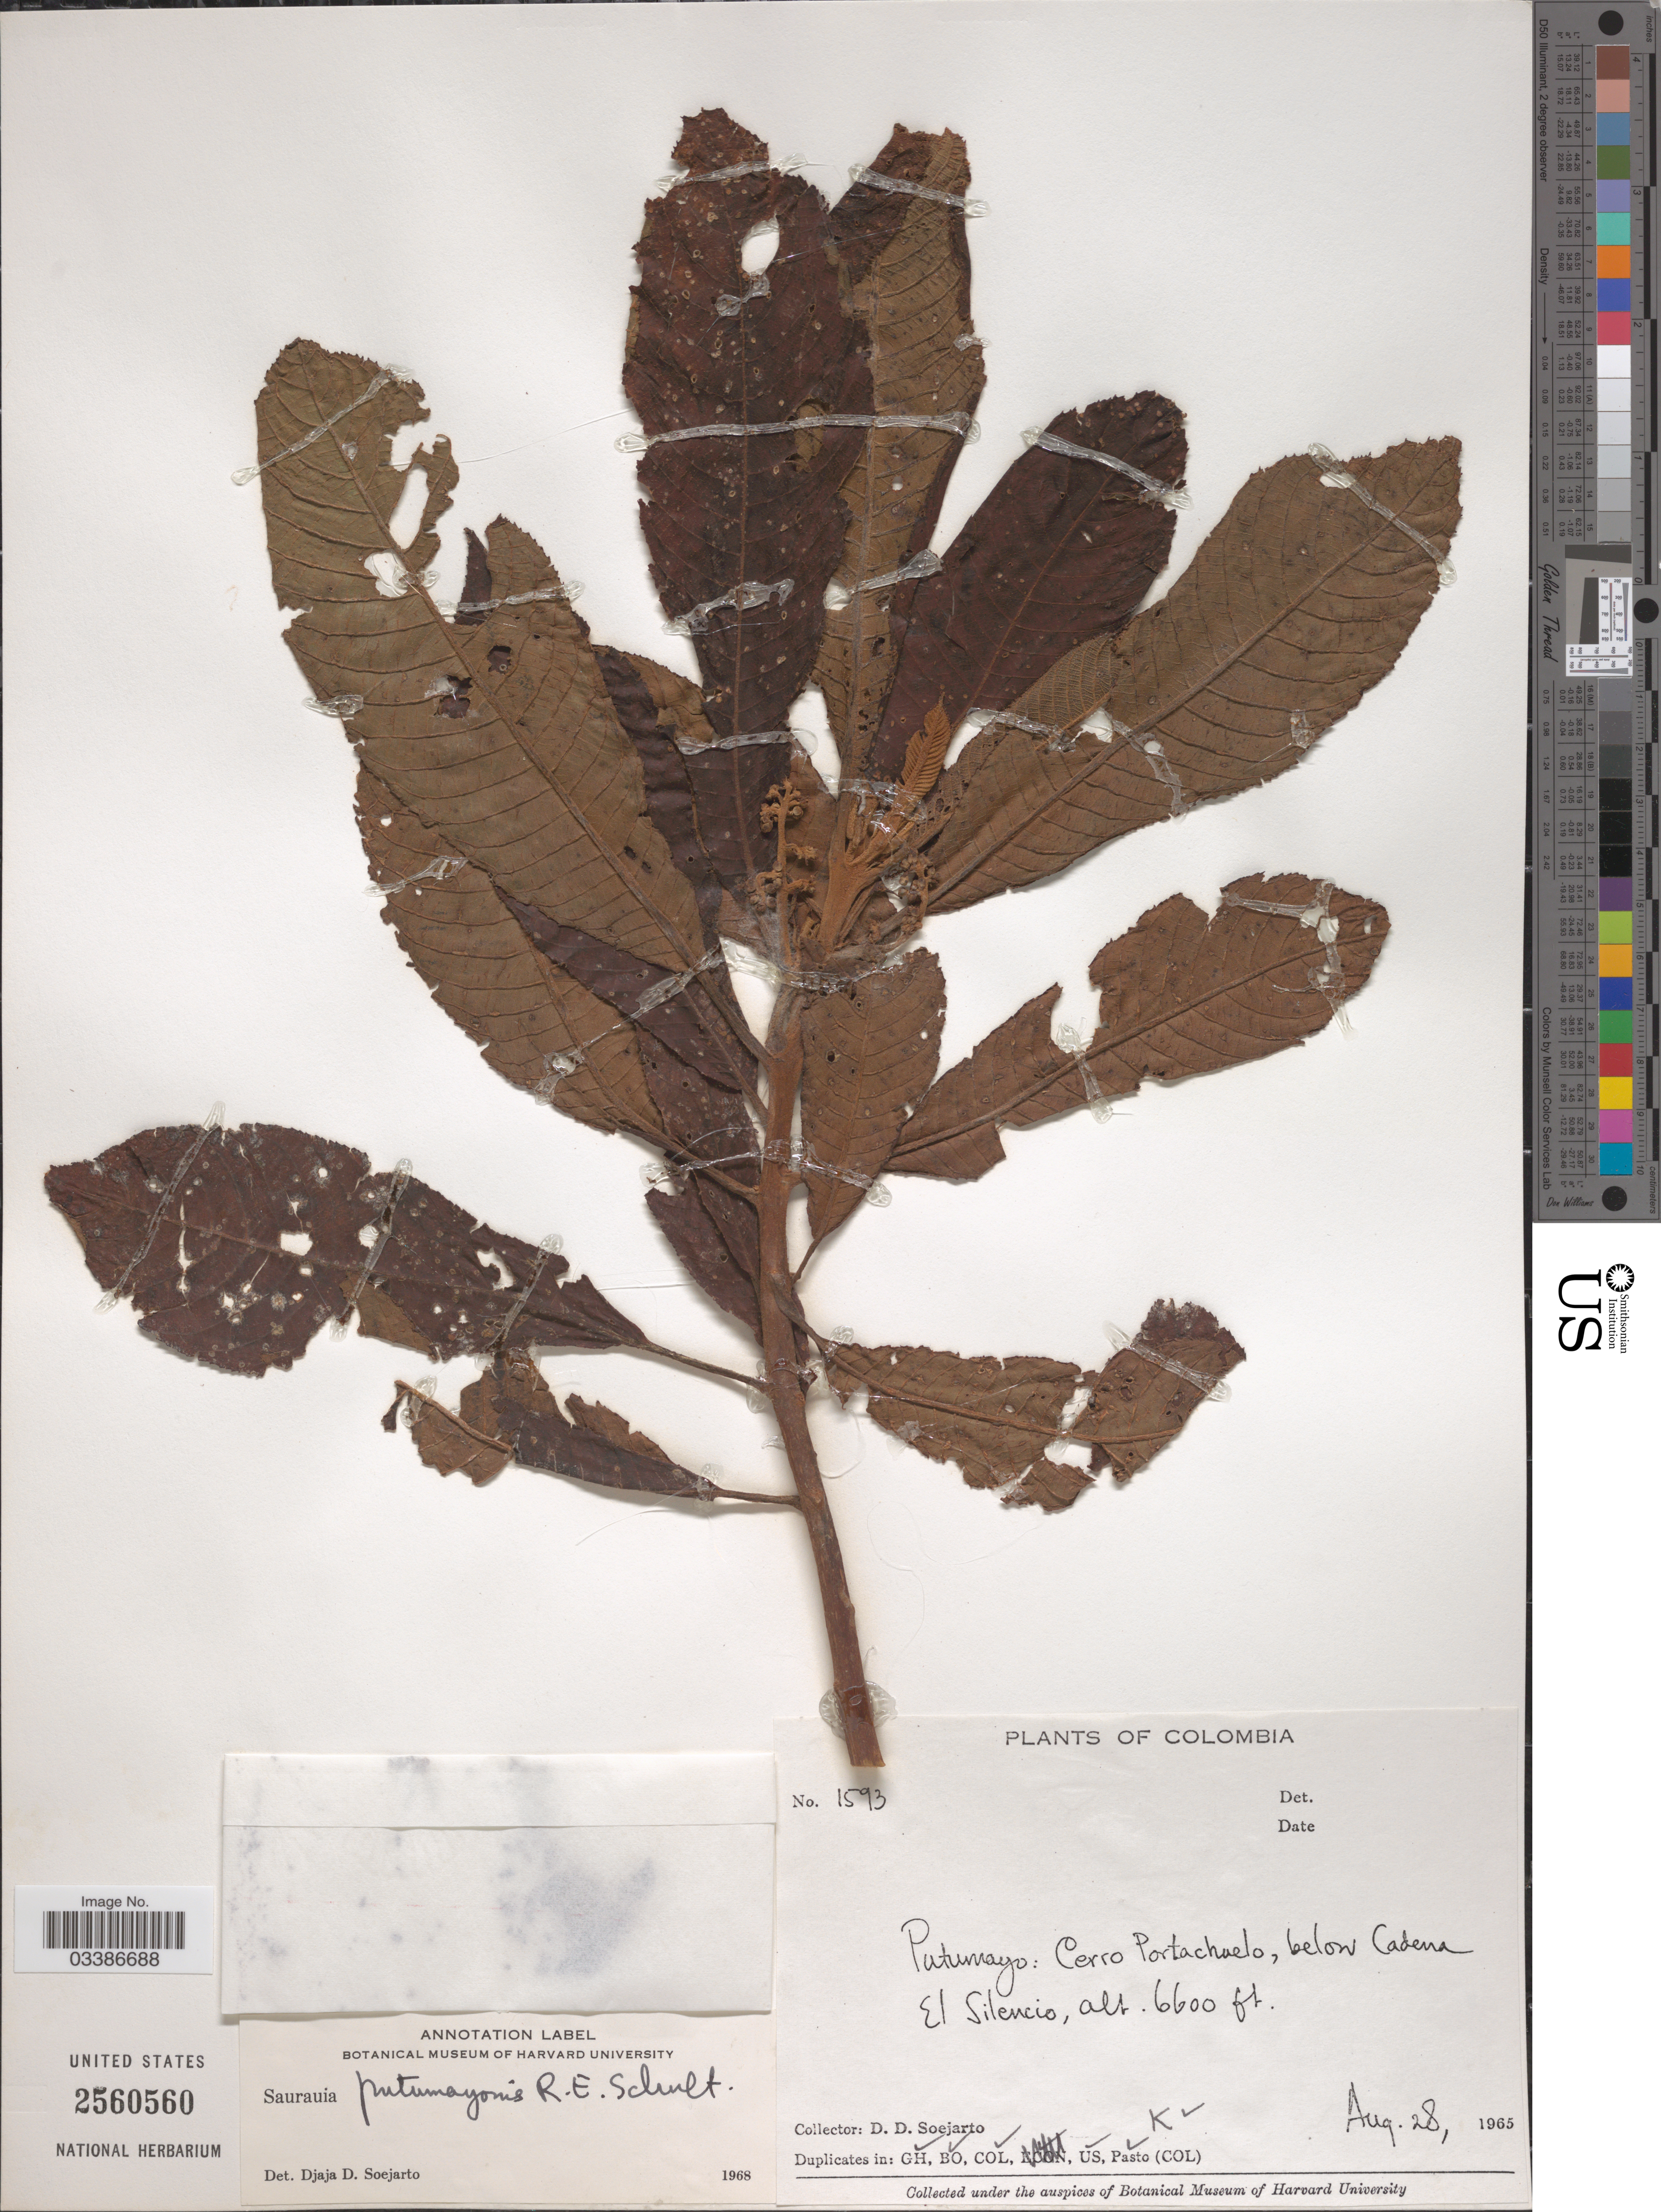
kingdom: Plantae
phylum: Tracheophyta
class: Magnoliopsida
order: Ericales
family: Actinidiaceae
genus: Saurauia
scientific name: Saurauia putumayonis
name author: R.E. Schult. & García-Barr.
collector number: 1593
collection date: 1965-08-28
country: Colombia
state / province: Putumayo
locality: Cerro Portachuelo, below Cadena El Silencio.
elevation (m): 2012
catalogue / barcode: US 2560560